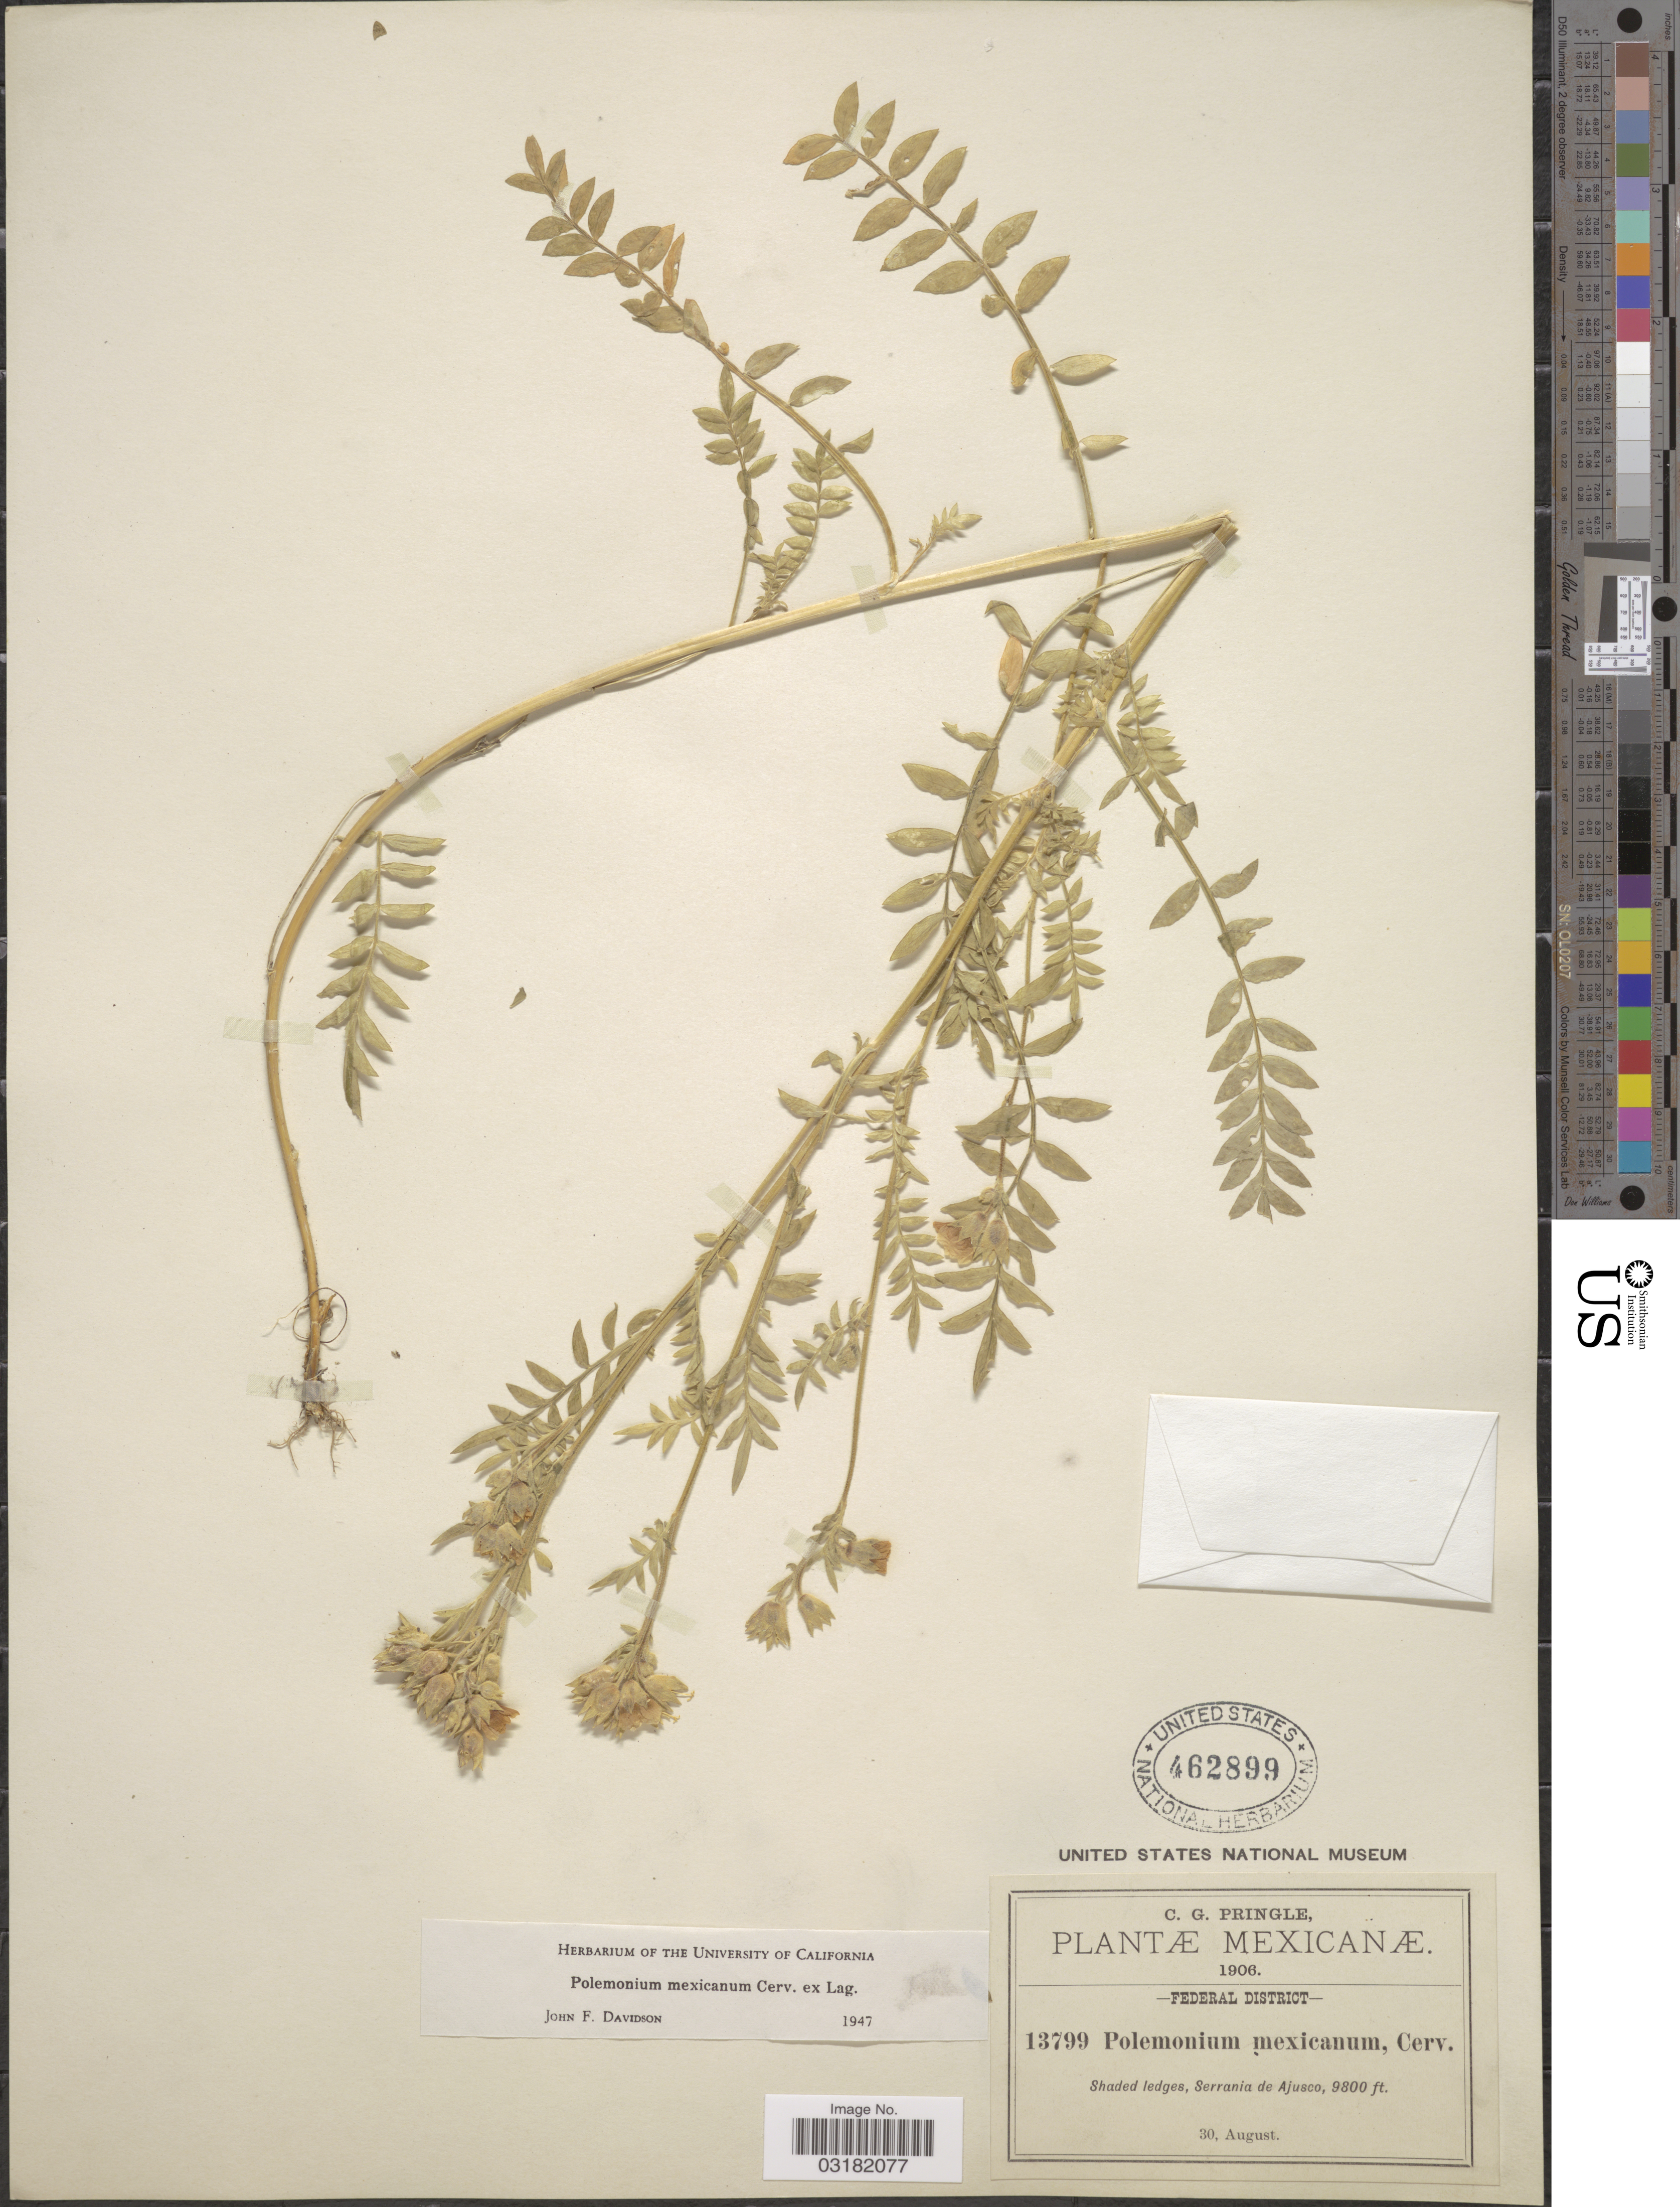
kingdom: Plantae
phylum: Tracheophyta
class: Magnoliopsida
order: Ericales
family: Polemoniaceae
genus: Polemonium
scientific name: Polemonium mexicanum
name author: Cerv. ex Lag.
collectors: C. G. Pringle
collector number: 13799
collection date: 1906-08-30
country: Mexico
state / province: Distrito Federal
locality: Federal District. Shaded ledges, Serrania de Ajusco.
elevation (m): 2987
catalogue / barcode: US 462899